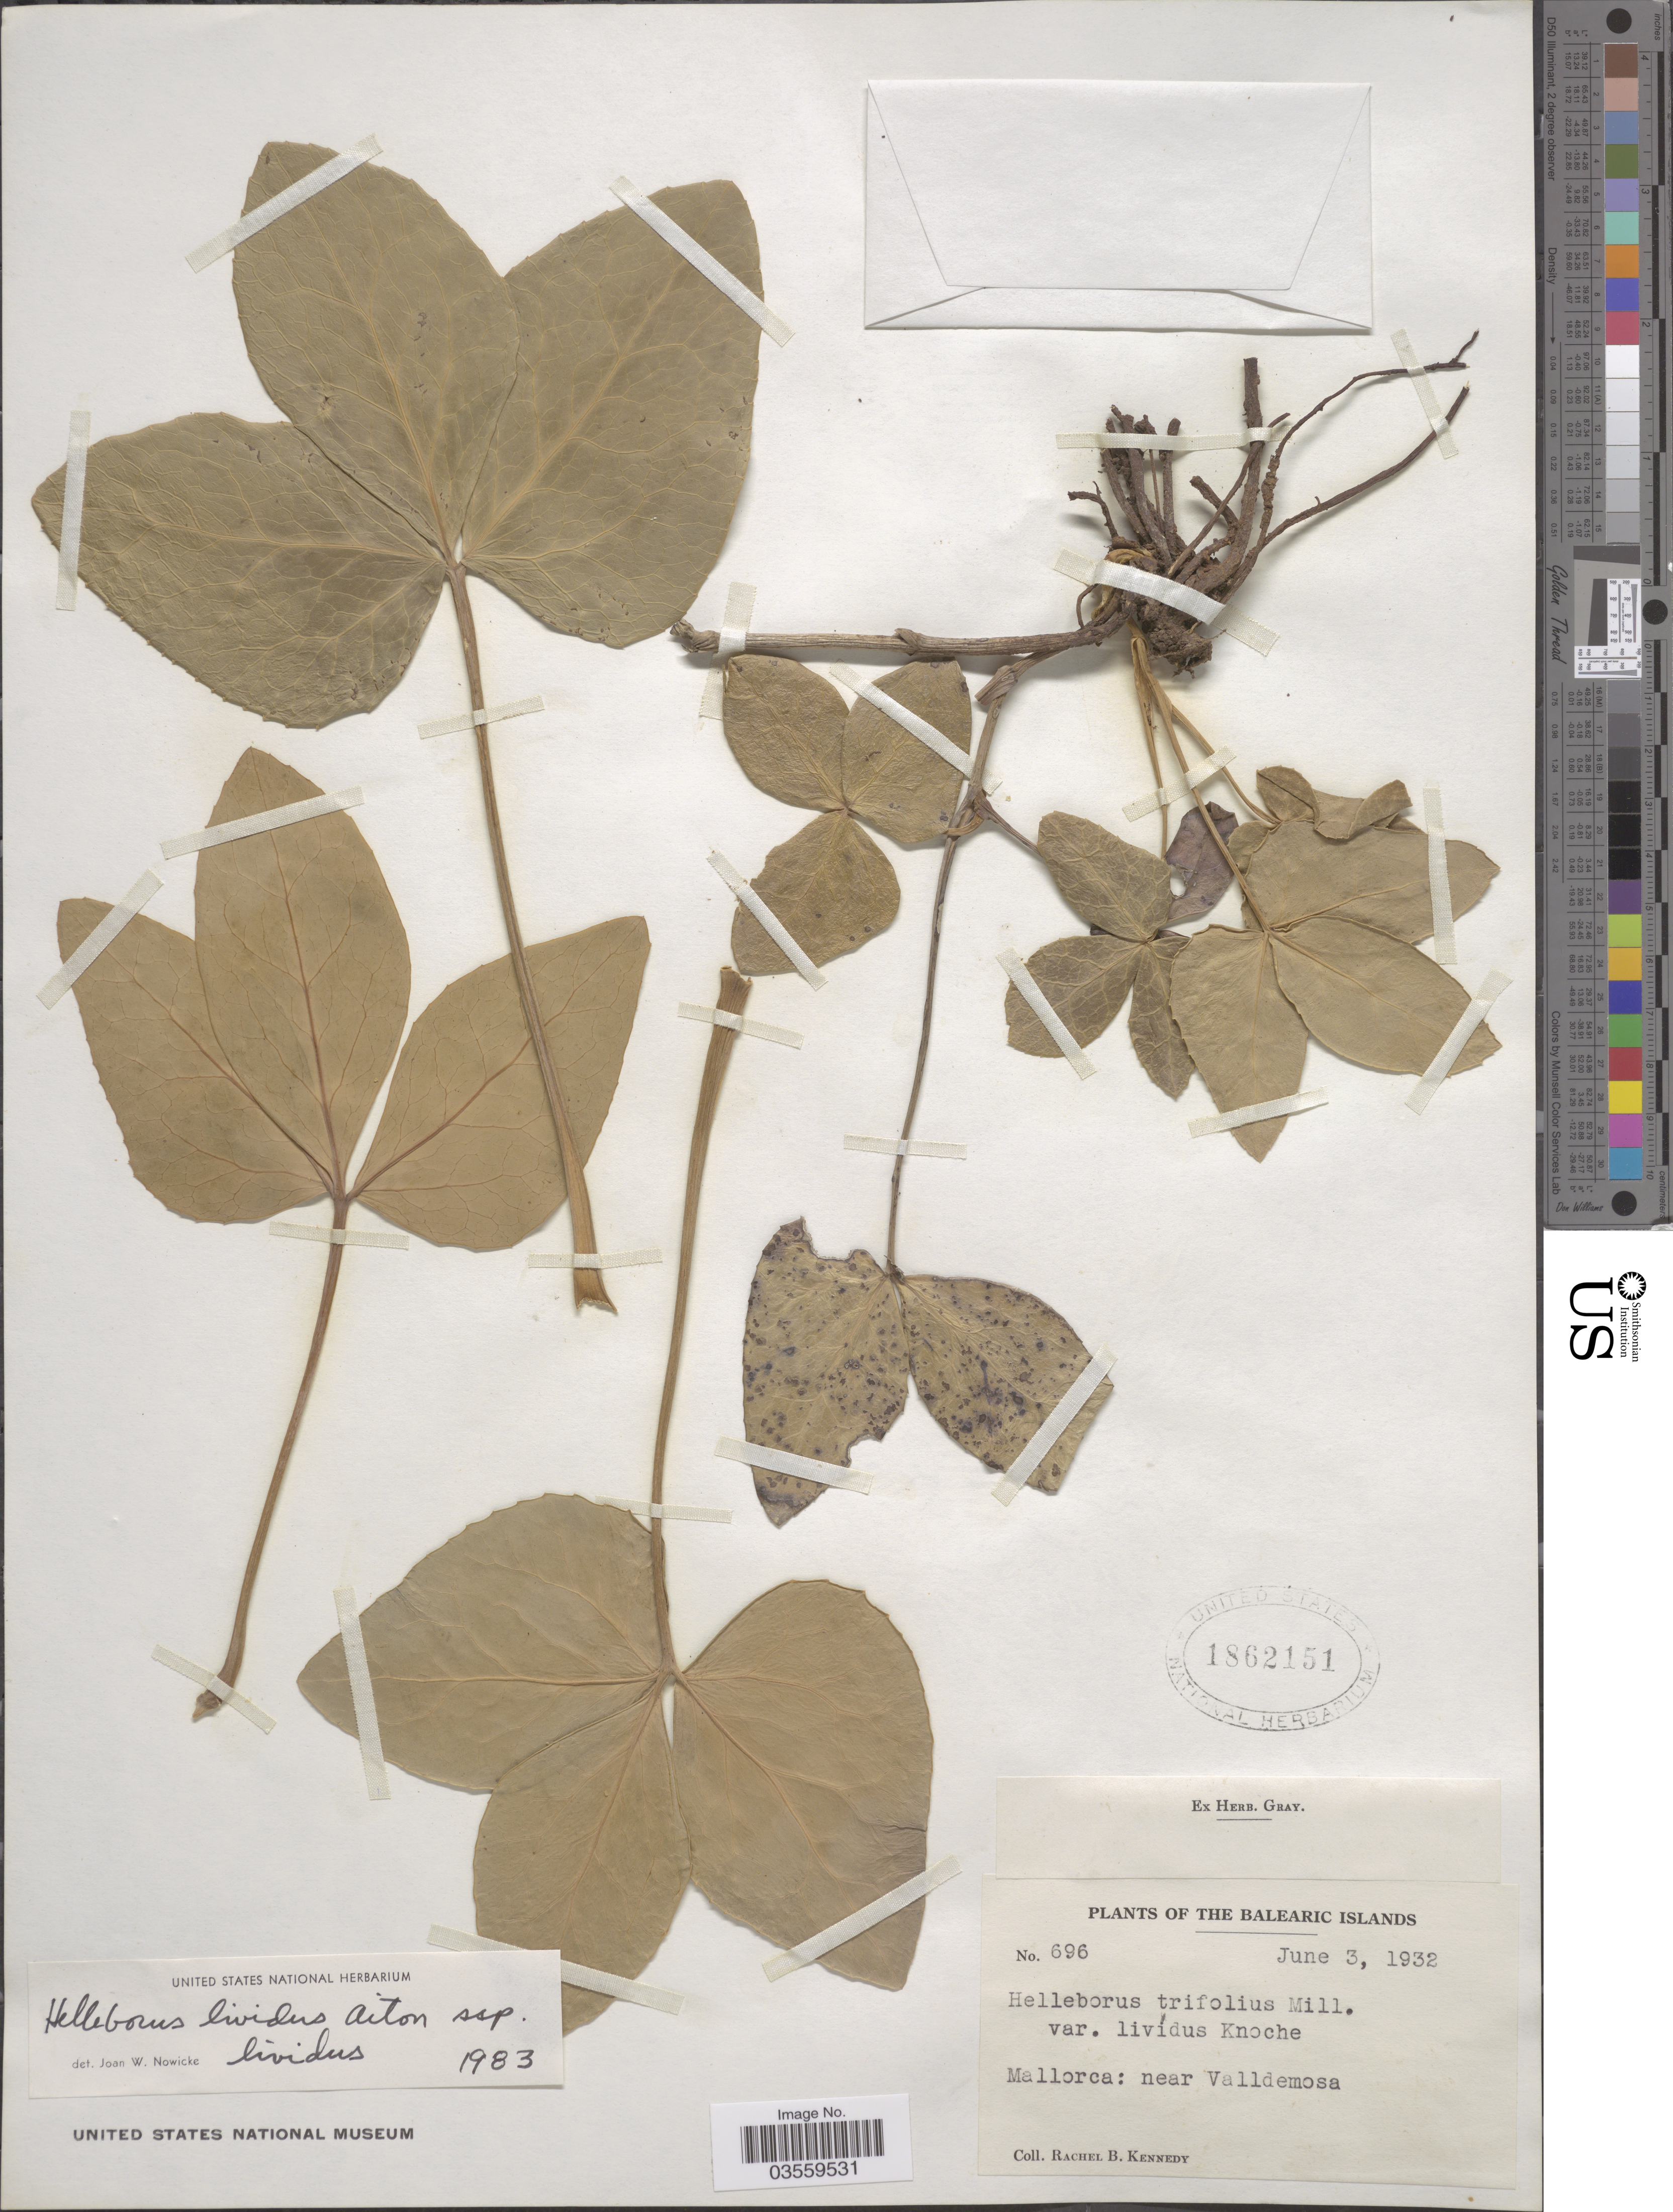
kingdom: Plantae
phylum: Tracheophyta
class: Magnoliopsida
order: Ranunculales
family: Ranunculaceae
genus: Helleborus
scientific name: Helleborus lividus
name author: Aiton ex Curtis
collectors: Kennedy, R.B.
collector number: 696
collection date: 1932-06-03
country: Spain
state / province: Islas Baleares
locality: Balearic Islands. Mallorca: near Valldemosa.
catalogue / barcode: US 1862151